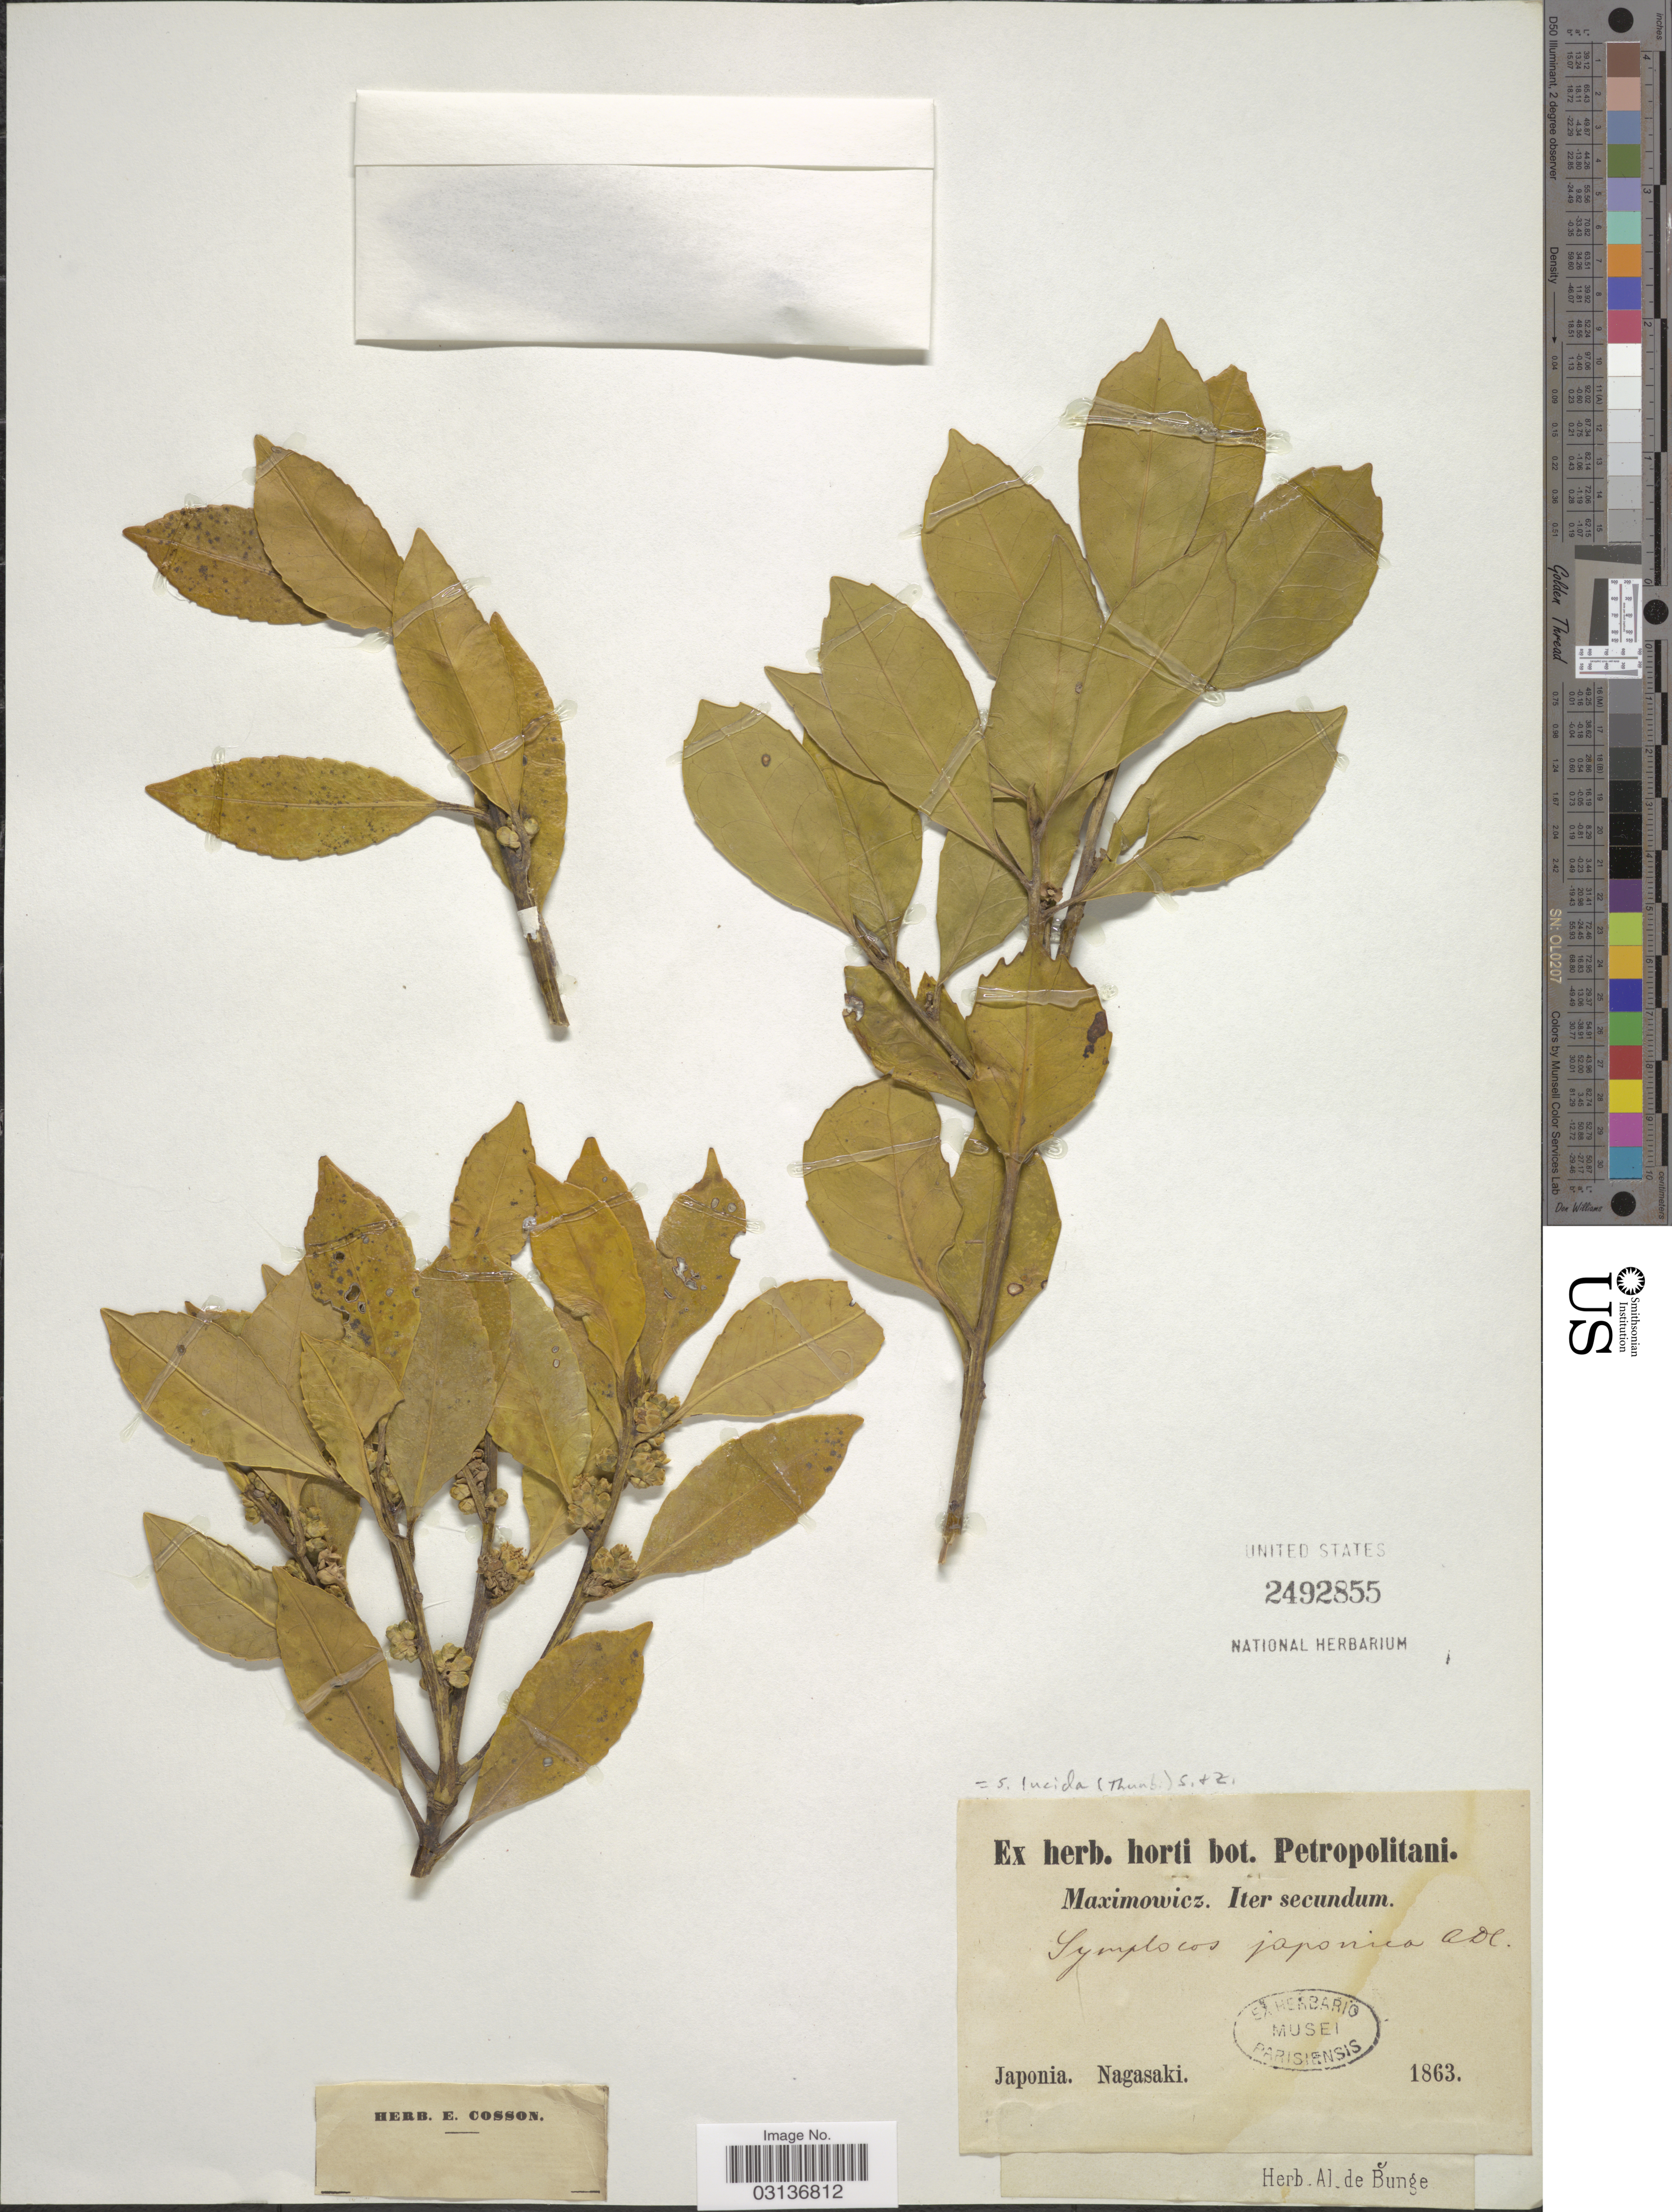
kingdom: Plantae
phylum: Tracheophyta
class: Magnoliopsida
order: Ericales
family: Symplocaceae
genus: Symplocos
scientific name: Symplocos lucida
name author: (Thurb.) Siebold & Zucc.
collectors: -. Maximowicz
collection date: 1863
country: Japan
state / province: Nagasaki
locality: Nagasaki.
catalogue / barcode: US 2492855